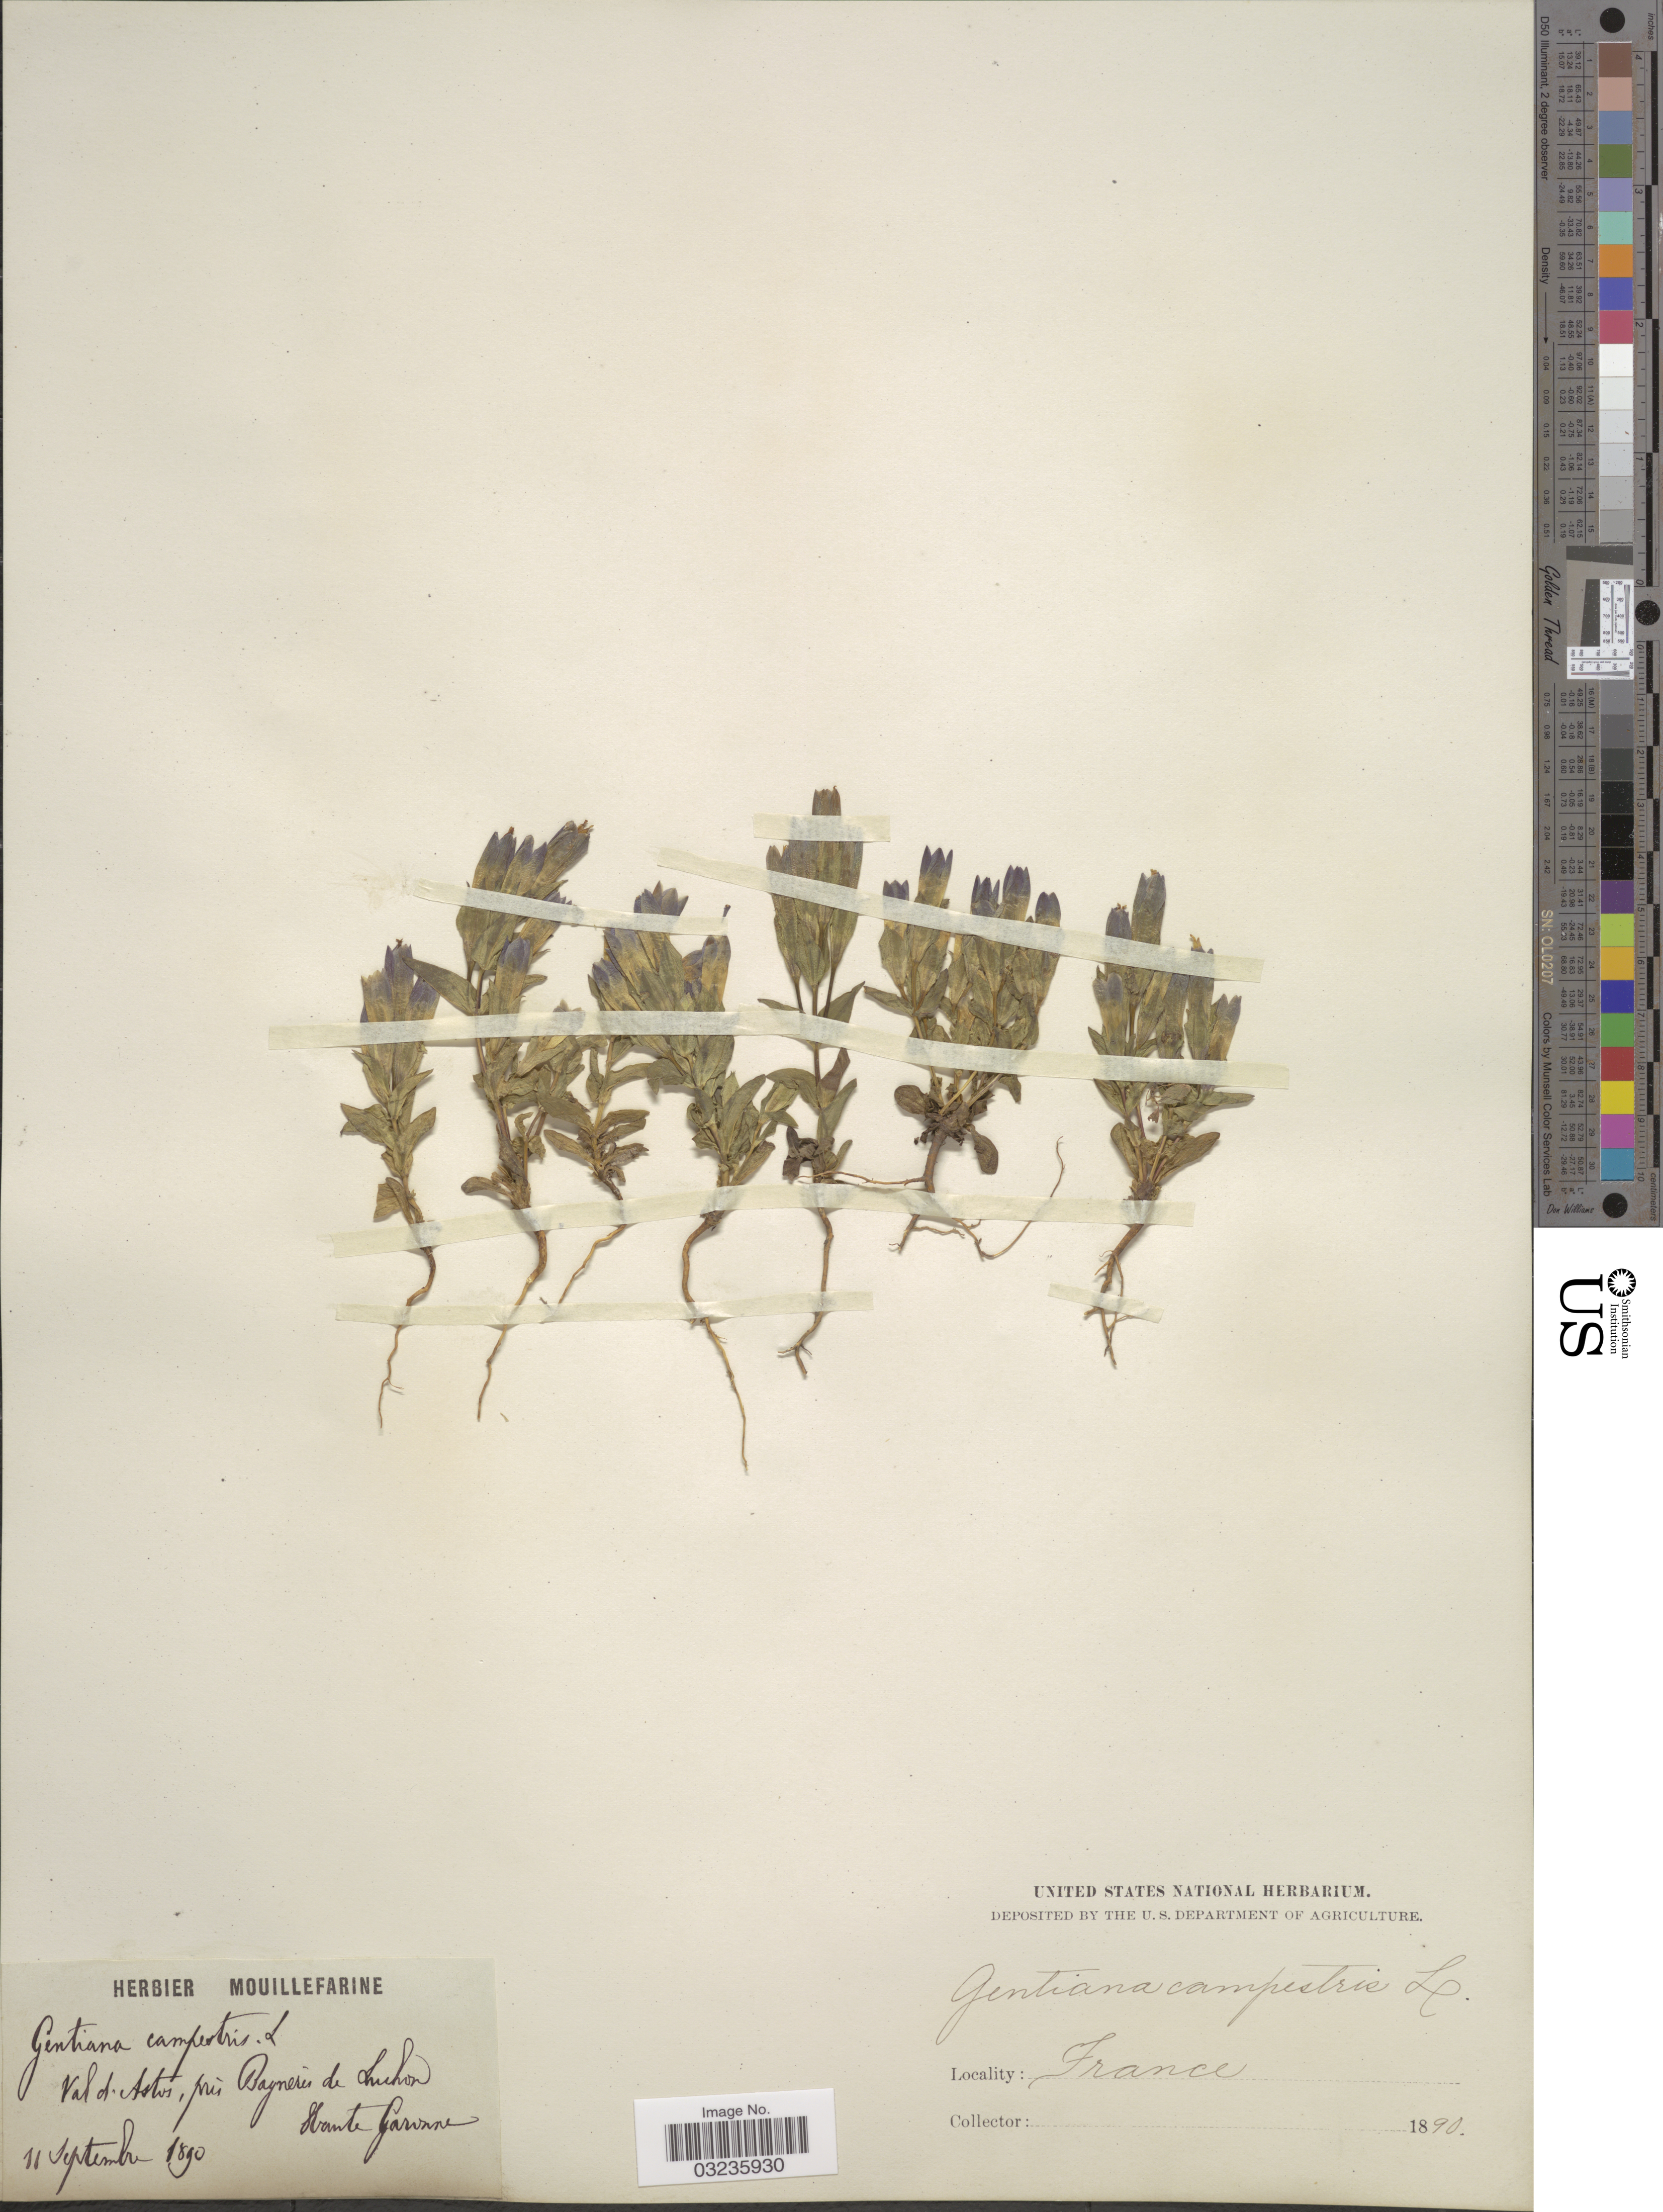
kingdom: Plantae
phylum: Tracheophyta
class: Magnoliopsida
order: Gentianales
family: Gentianaceae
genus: Gentiana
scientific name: Gentiana campestris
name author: L.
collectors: ex herb. Mouillefarine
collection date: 1890-09-11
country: France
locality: Val d'Astos, près Baynerès de Luchor, Haute Garonne.